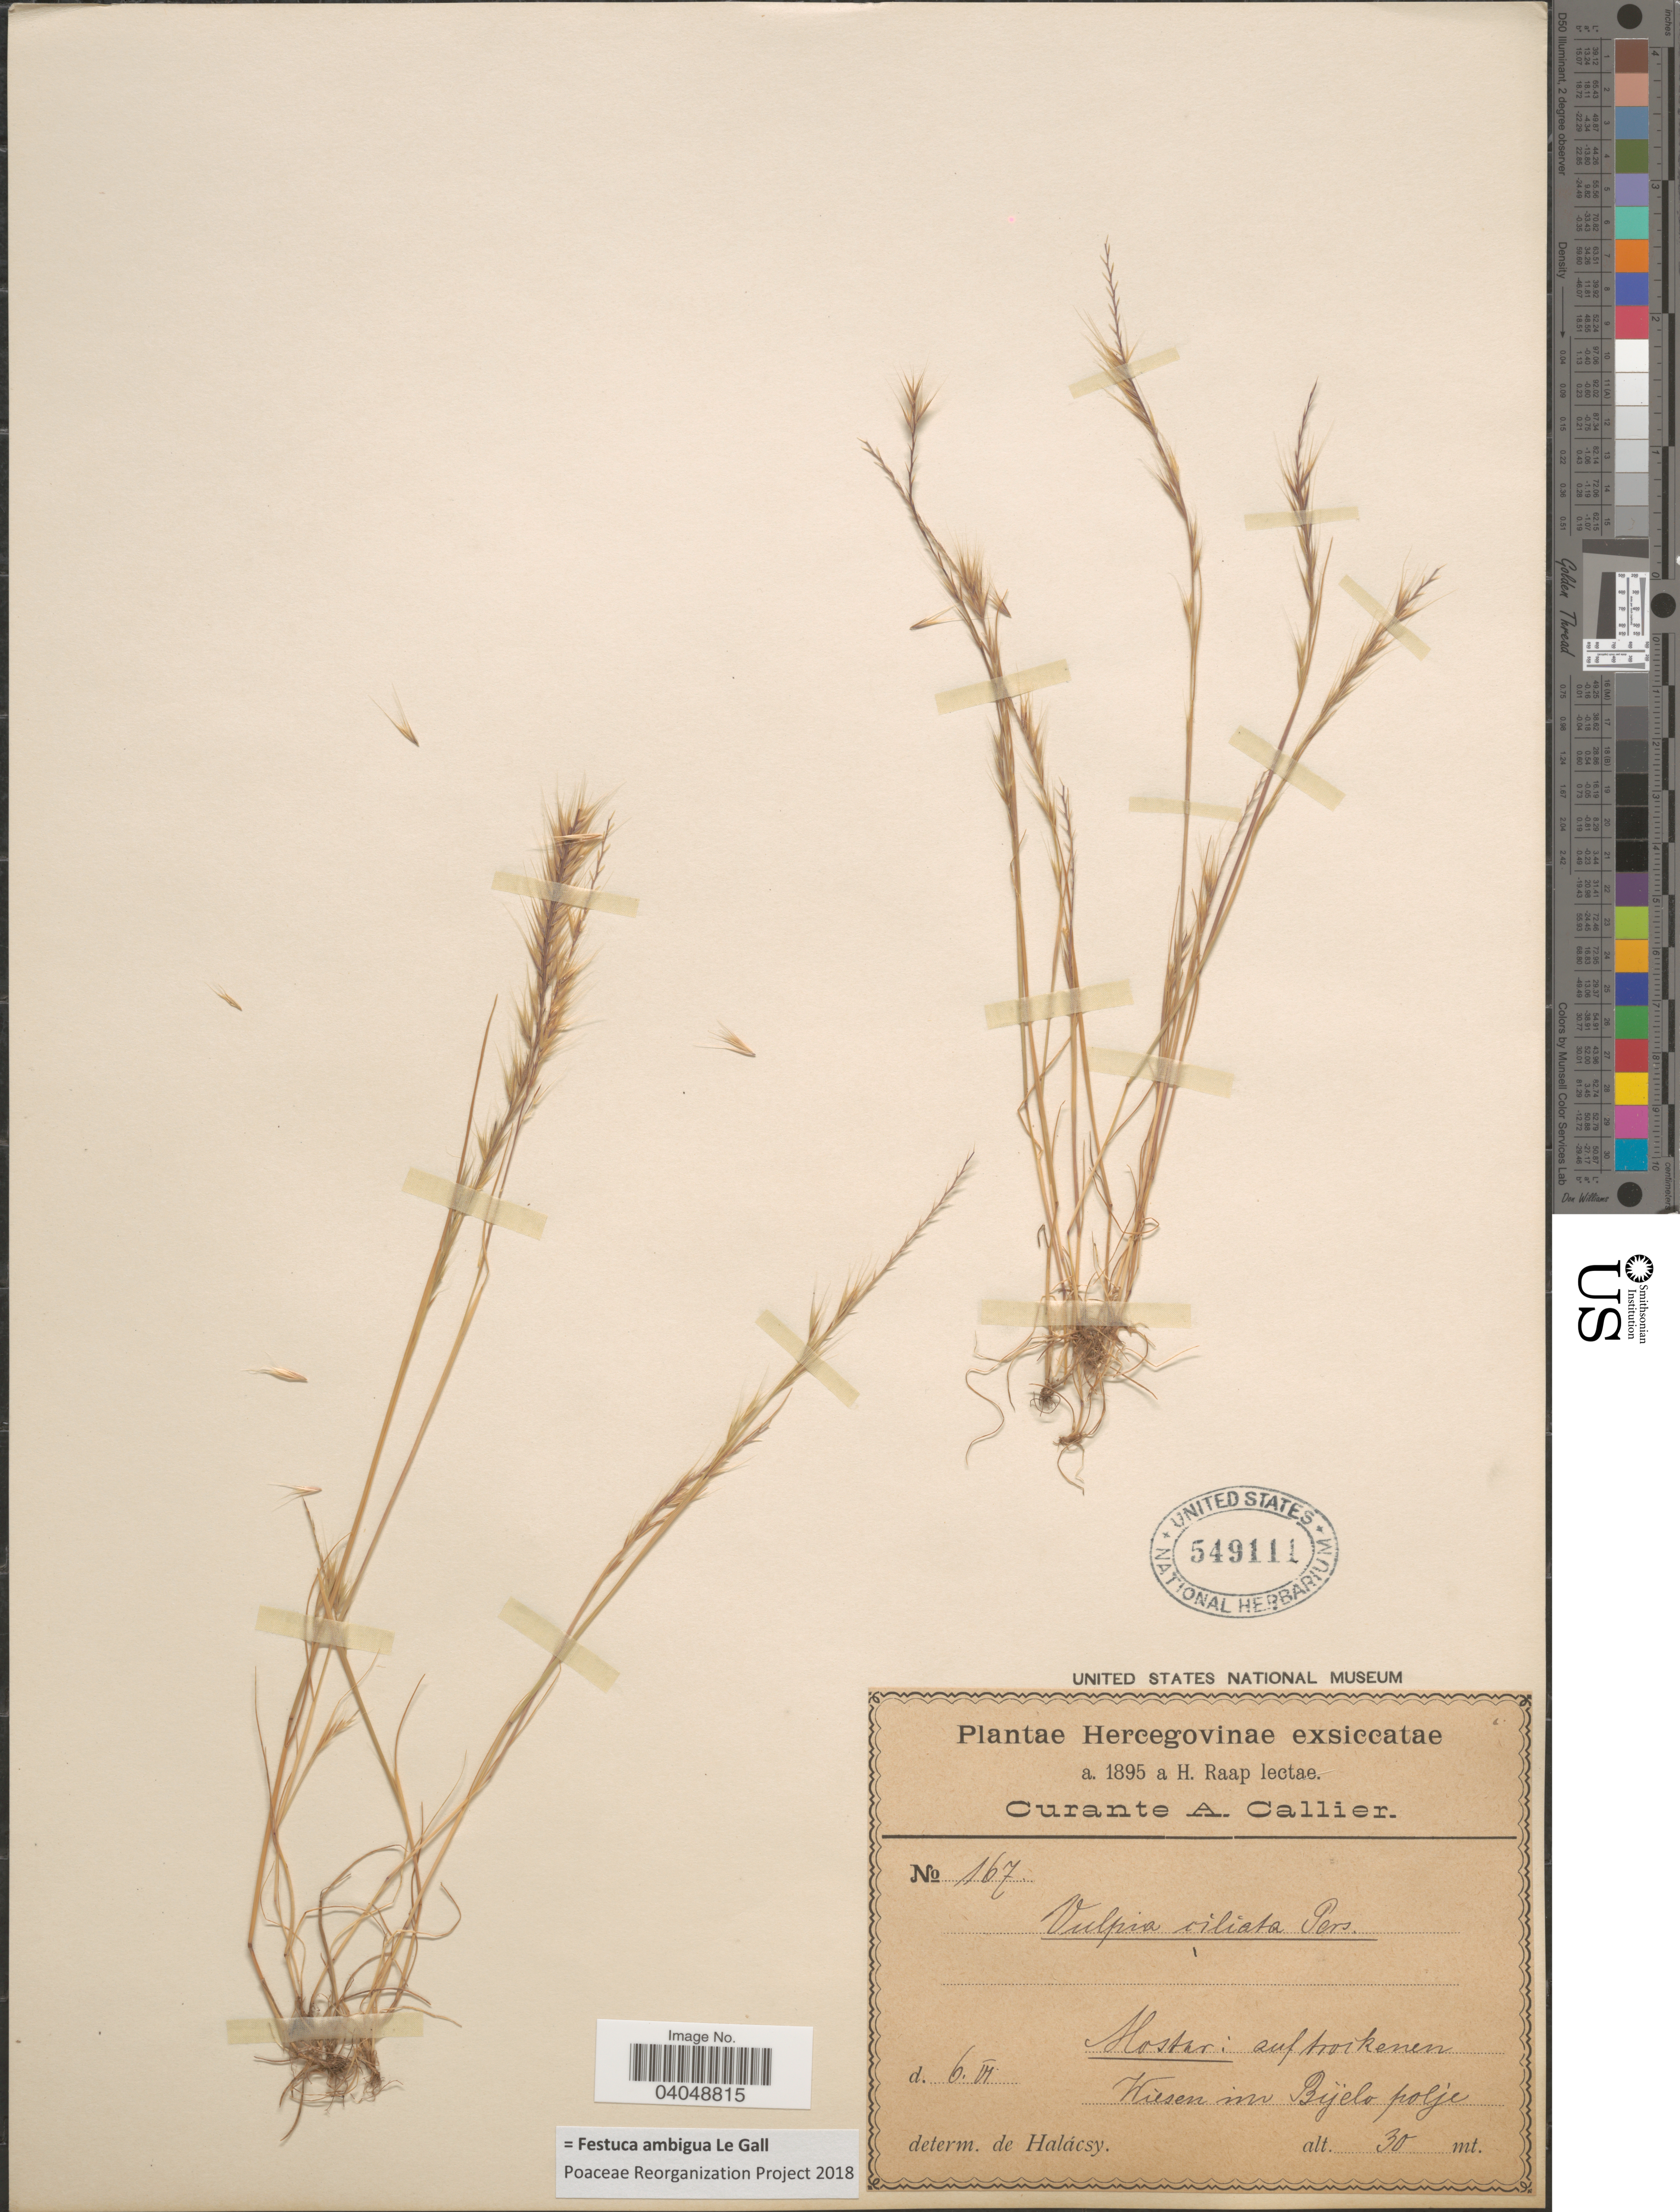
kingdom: Plantae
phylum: Tracheophyta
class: Liliopsida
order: Poales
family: Poaceae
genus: Festuca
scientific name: Festuca ambigua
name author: Le Gall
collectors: H. Raap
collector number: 167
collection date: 1895-06-06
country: Bosnia and Herzegovina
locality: Hercegovinae. Hostar: auf troikenen. Wiesen im Bijelo polje.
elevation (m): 30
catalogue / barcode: US 549111